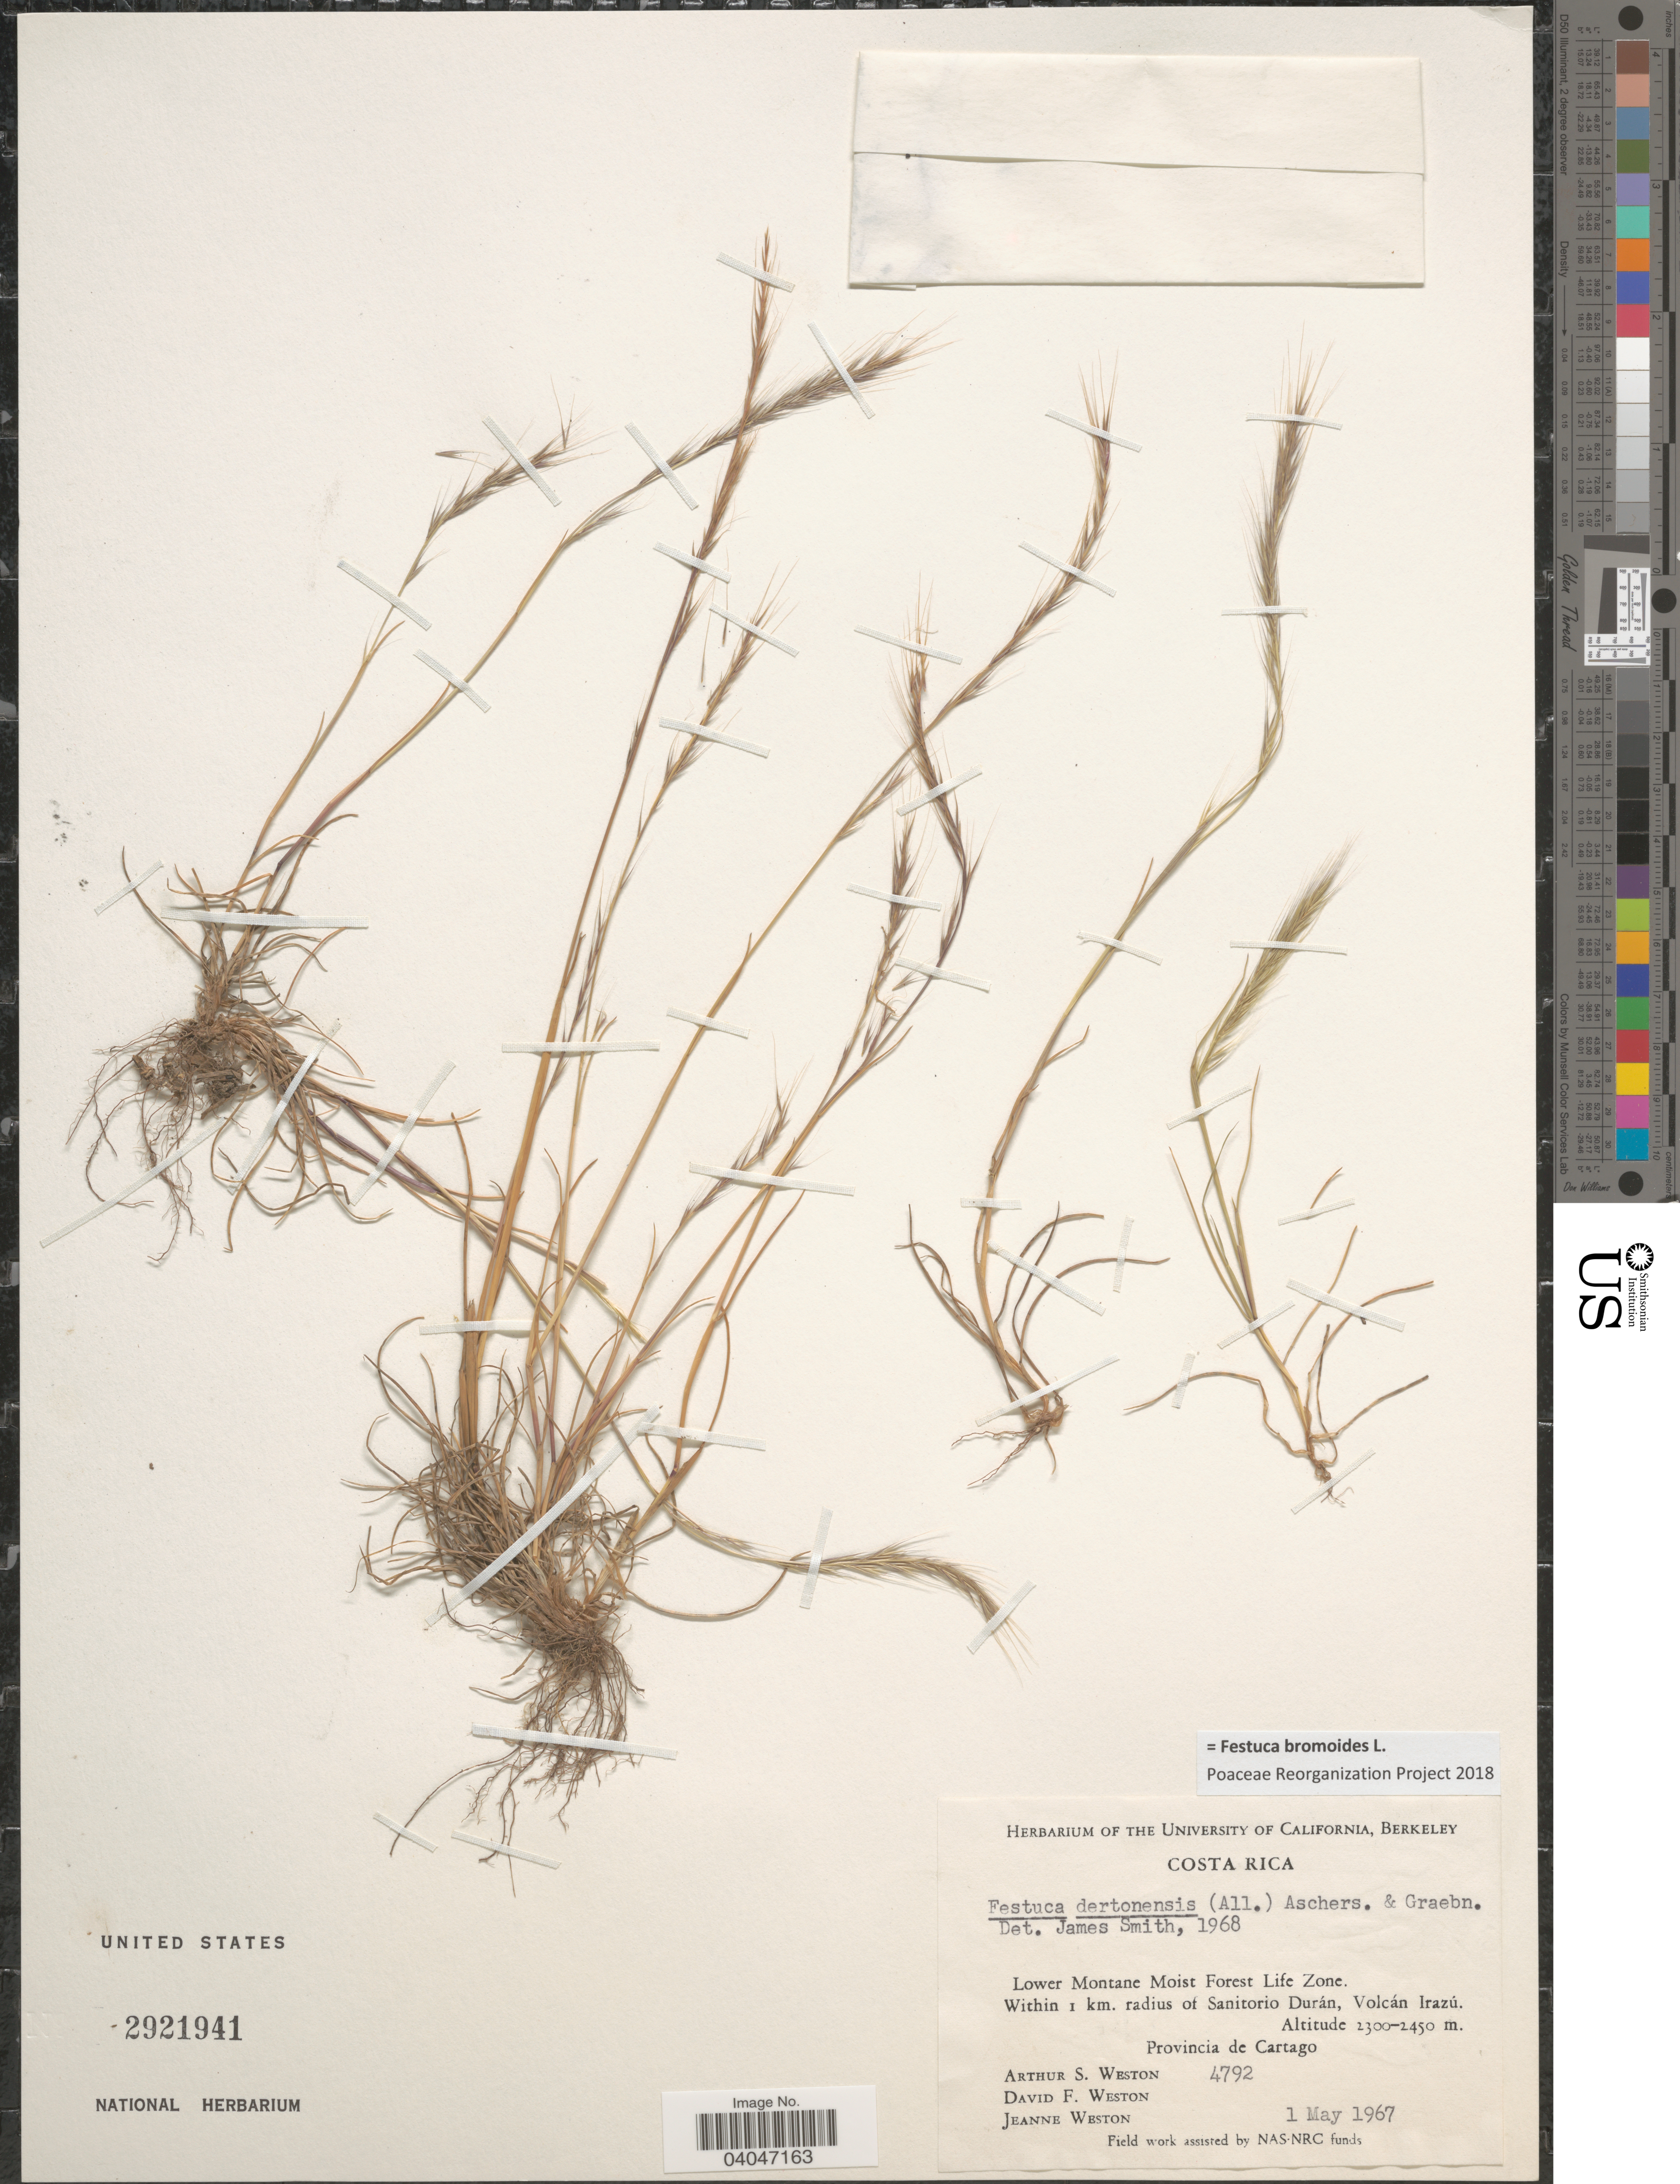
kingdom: Plantae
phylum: Tracheophyta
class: Liliopsida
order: Poales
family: Poaceae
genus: Festuca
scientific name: Festuca bromoides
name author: L.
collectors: A. Weston, D. Weston & J. Weston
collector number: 4792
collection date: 1967-05-01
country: Costa Rica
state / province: Cartago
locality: Lower Montane Moist Forest Life Zone. Within 1 km. radius of Sanitorio Durán, Volcán Irazú.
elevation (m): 2300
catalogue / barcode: US 2921941